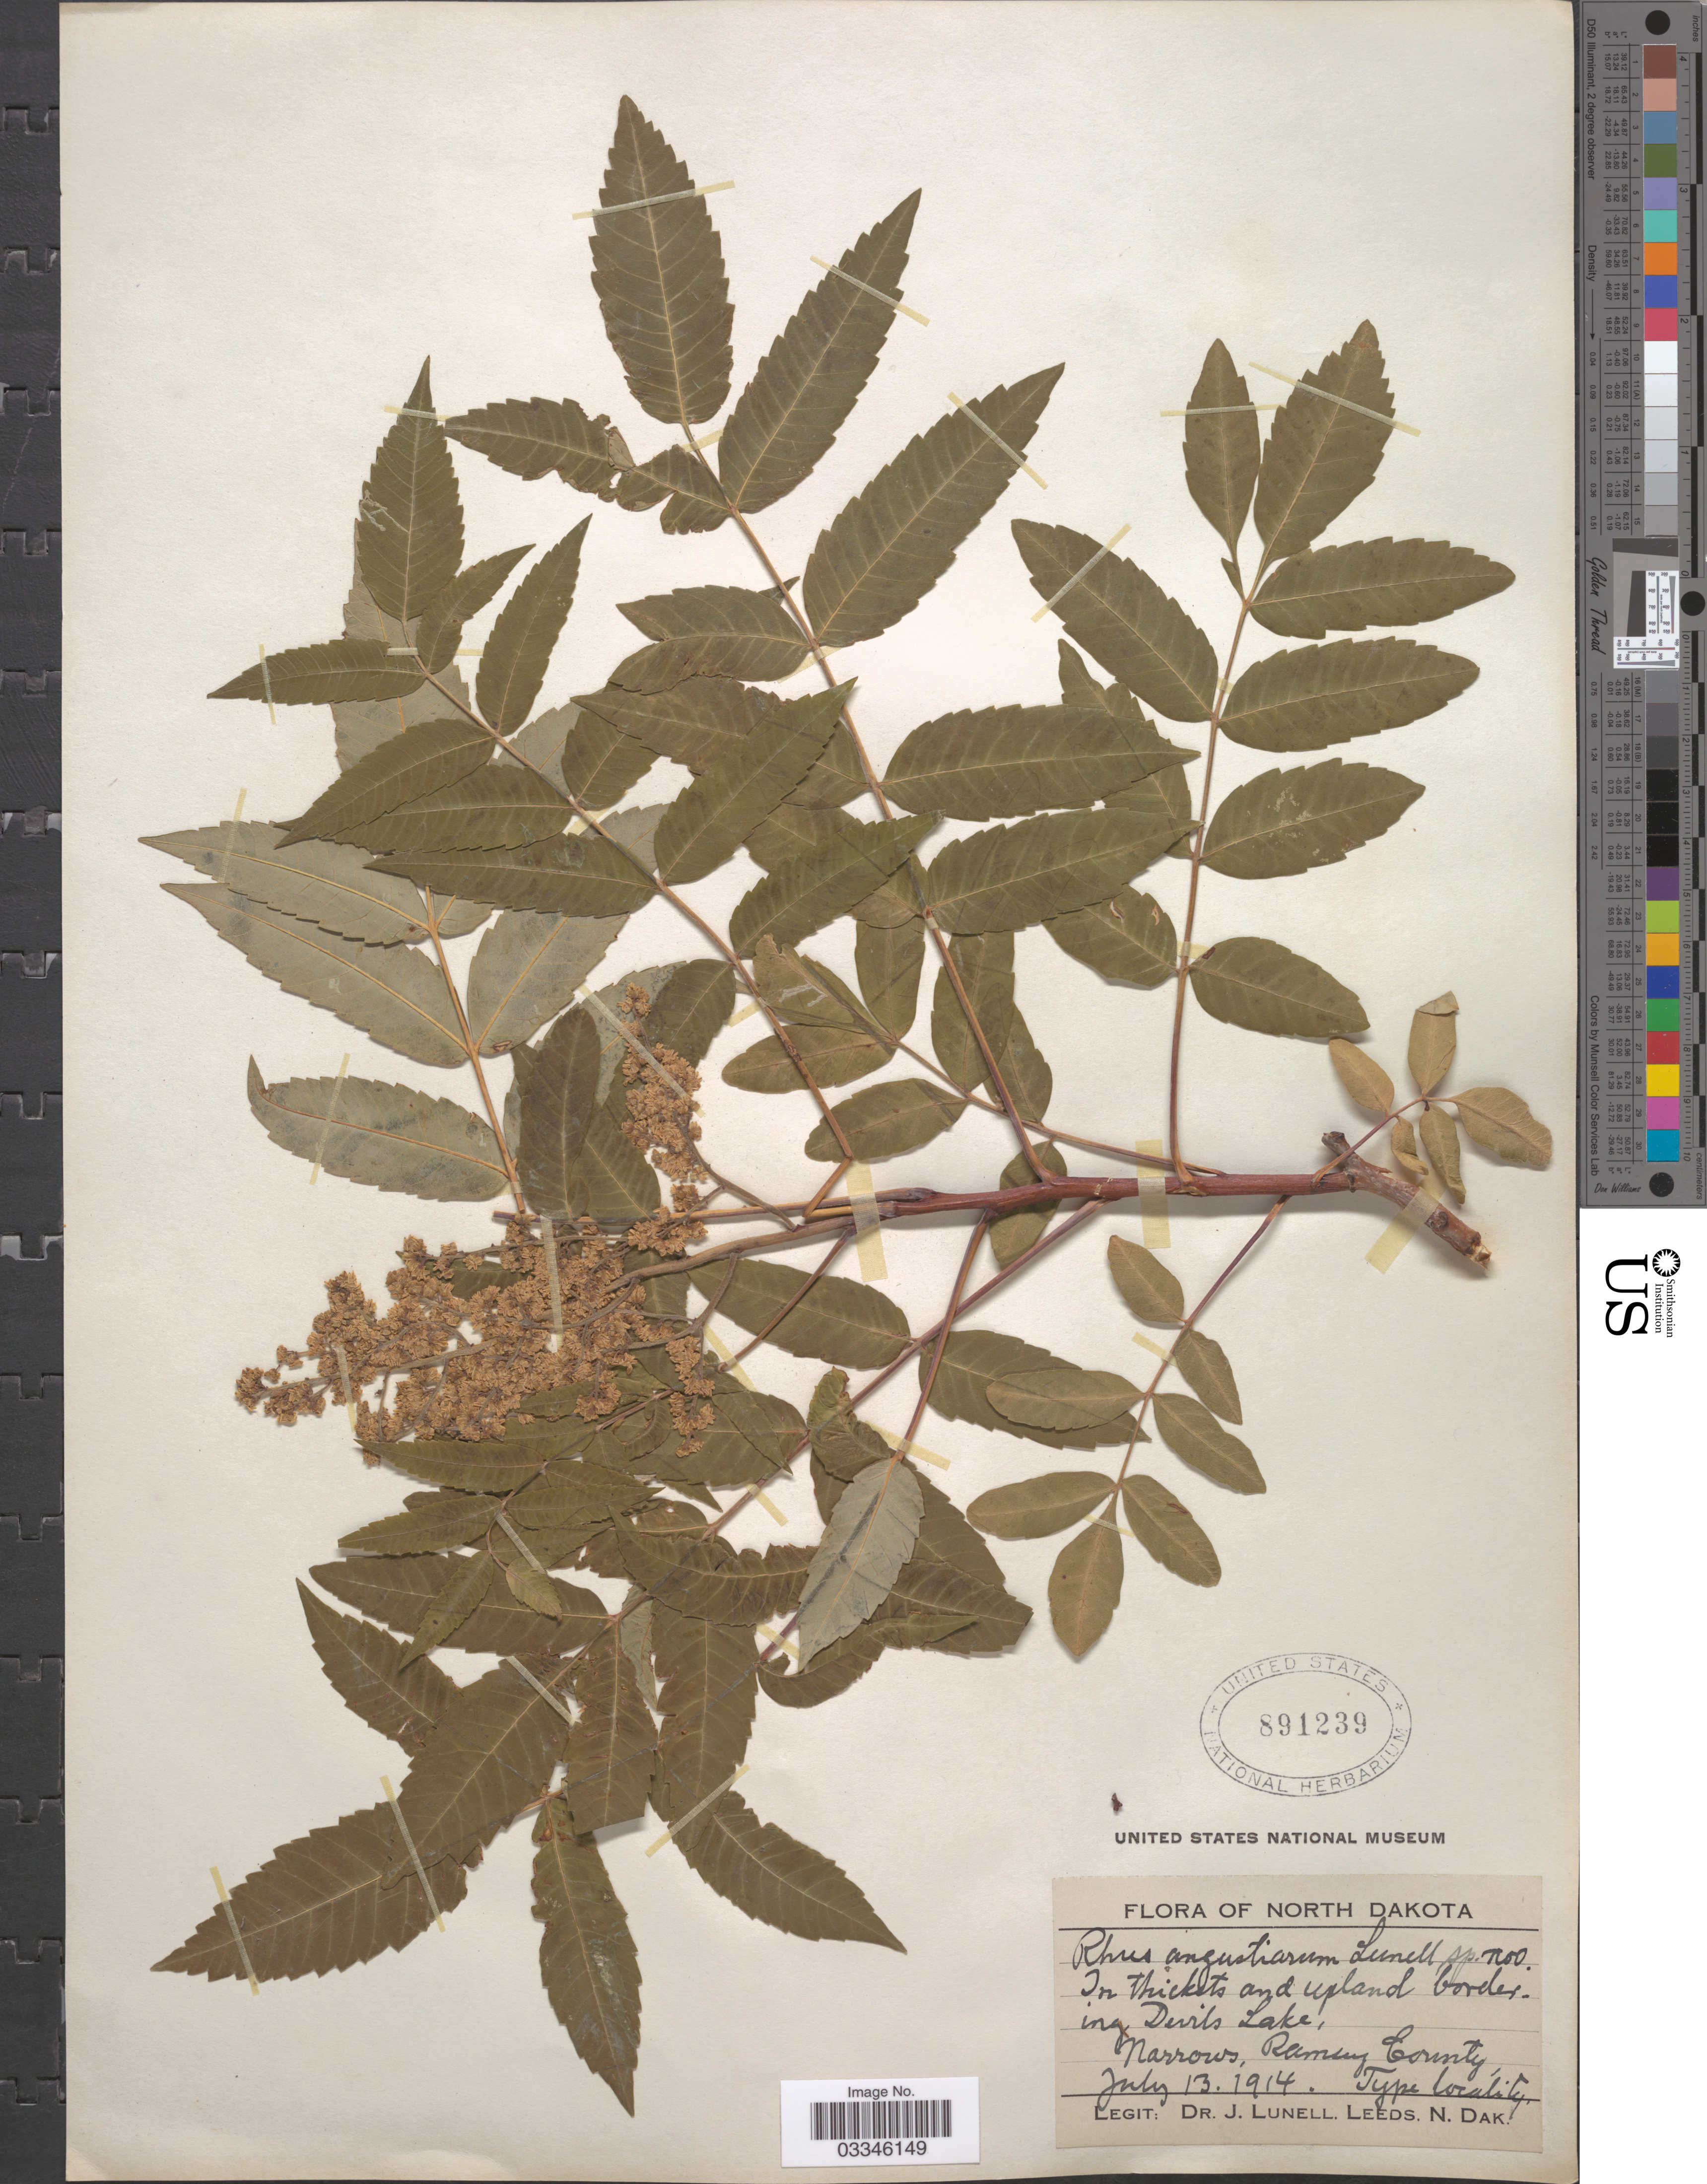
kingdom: Plantae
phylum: Tracheophyta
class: Magnoliopsida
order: Sapindales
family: Anacardiaceae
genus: Rhus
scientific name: Rhus glabra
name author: L.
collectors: J. Lunell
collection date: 1914-07-13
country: United States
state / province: North Dakota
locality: In thickets and upland bordering Devils Lake, Narrows, Ramsey County.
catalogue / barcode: US 891239